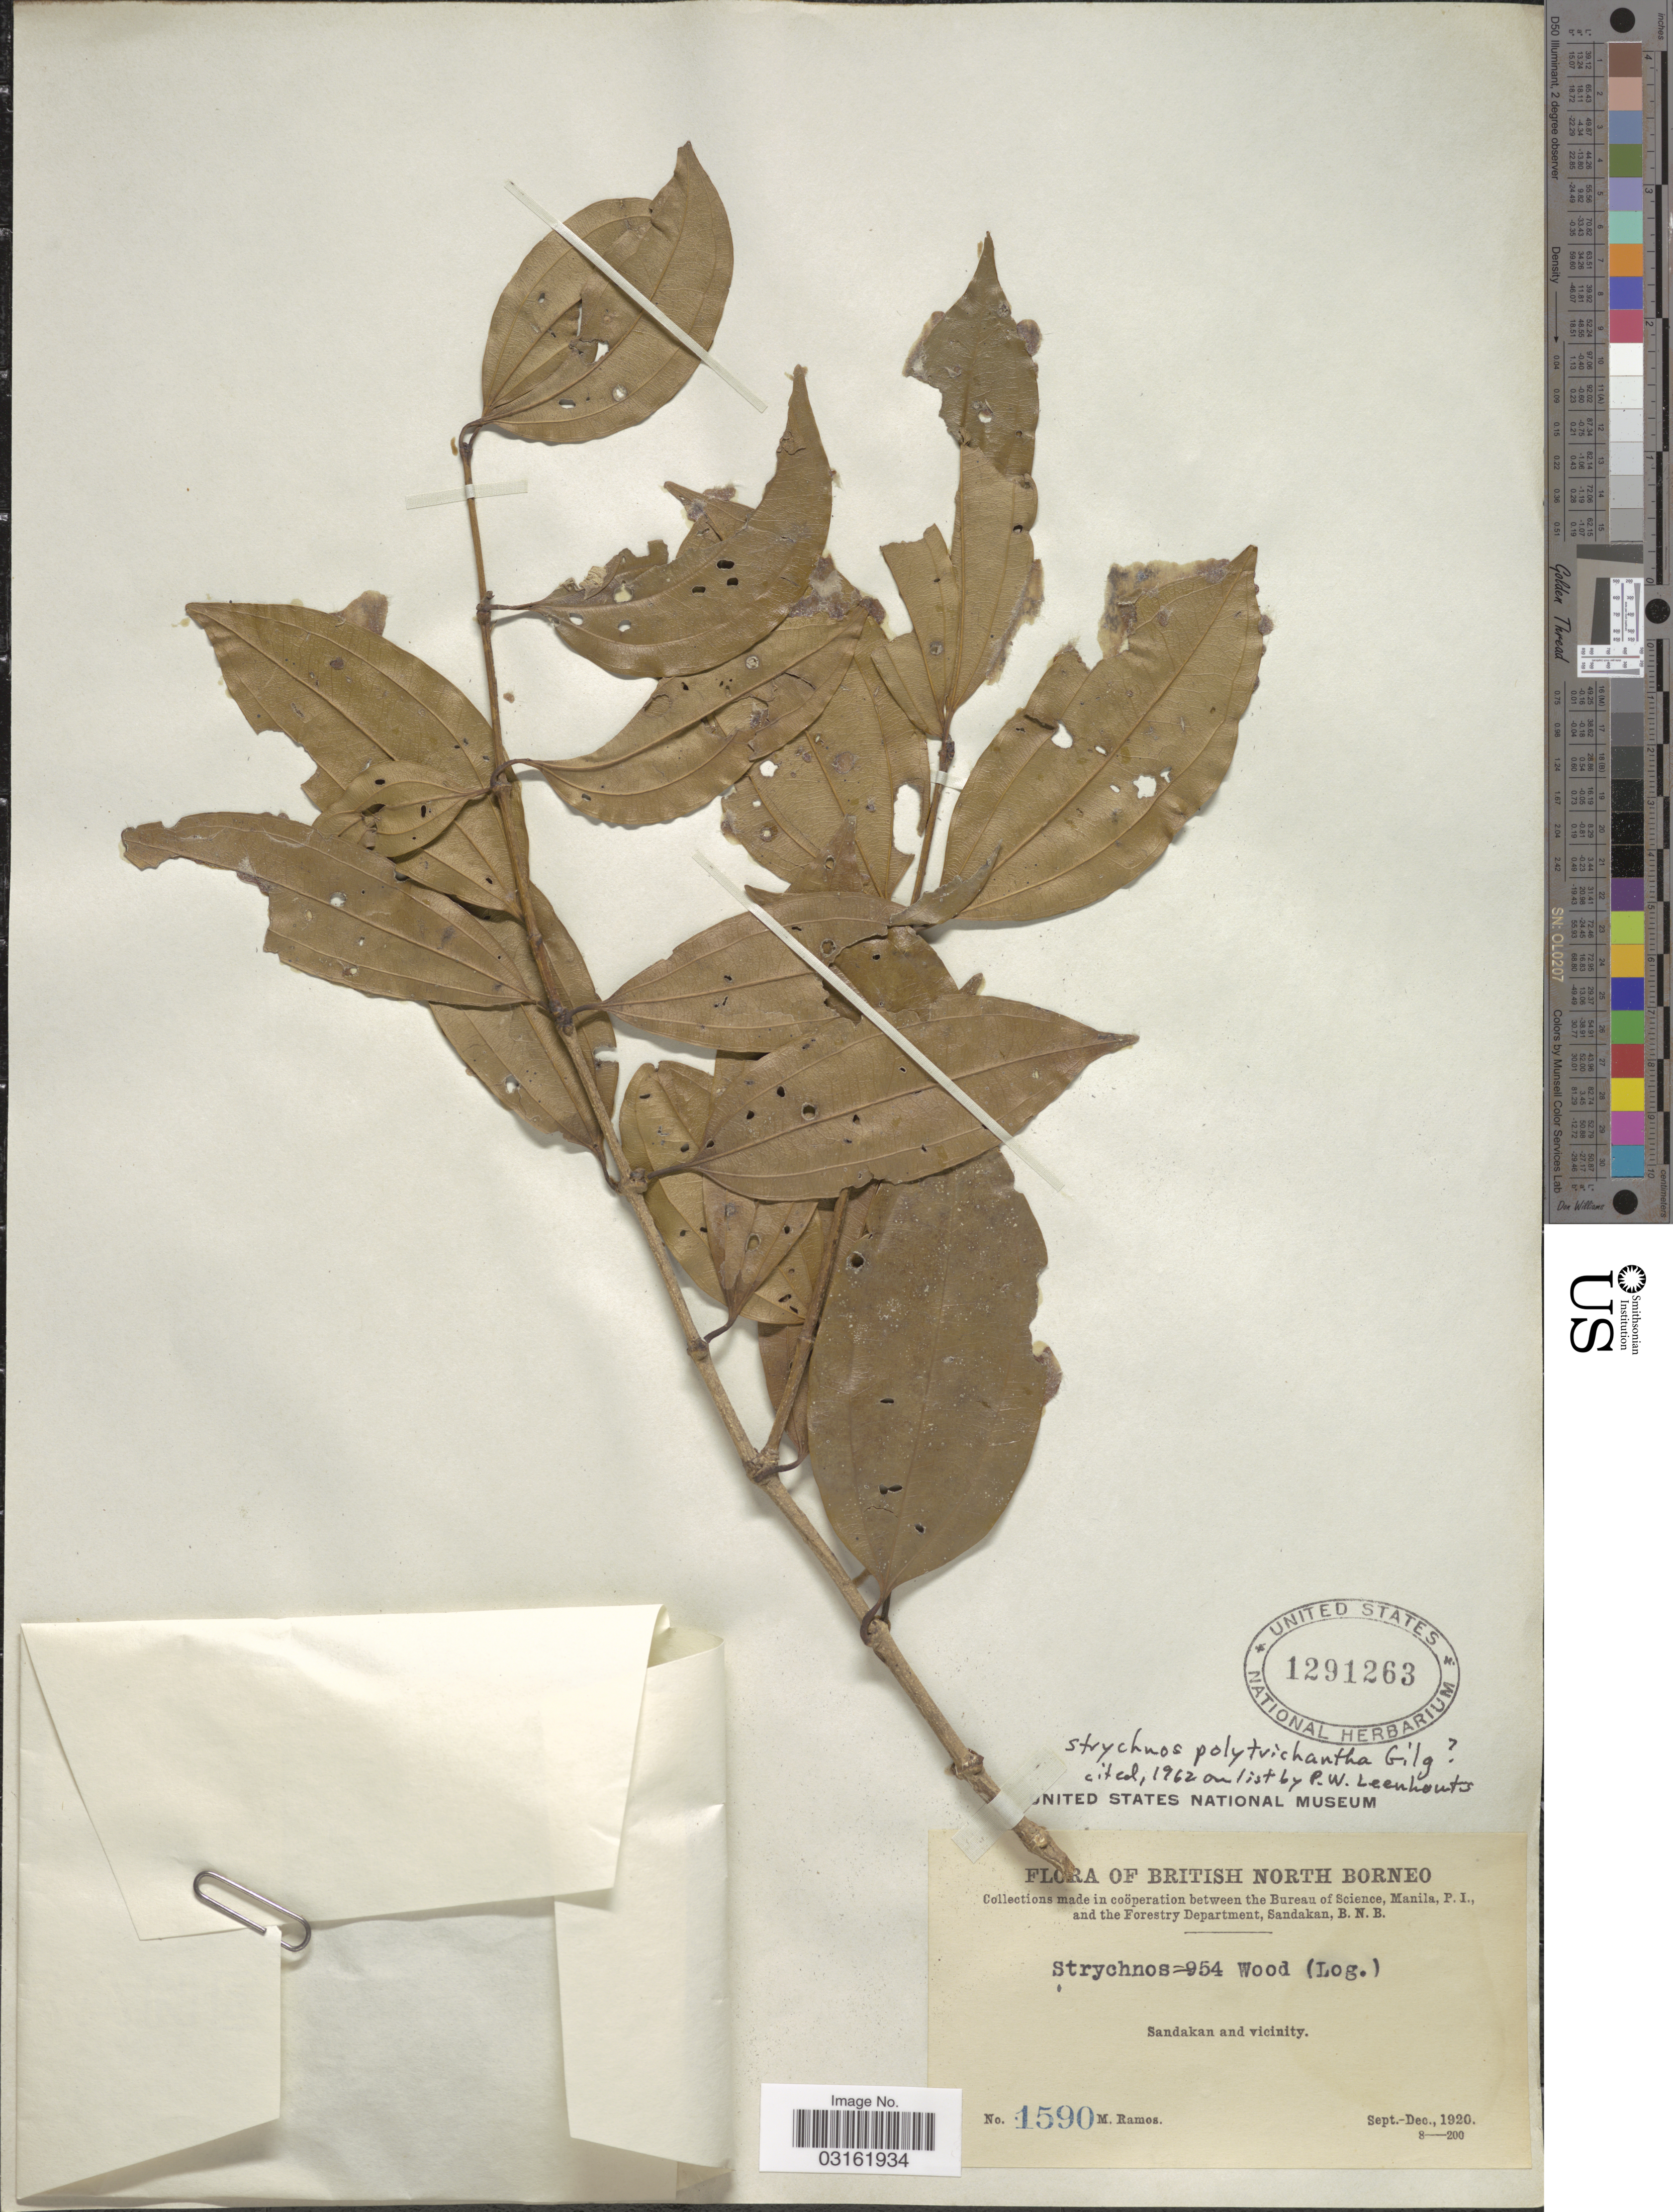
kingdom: Plantae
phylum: Tracheophyta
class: Magnoliopsida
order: Gentianales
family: Loganiaceae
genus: Strychnos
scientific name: Strychnos polytrichantha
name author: Gilg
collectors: M. Ramos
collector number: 1590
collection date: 1920-09/1920-12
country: Malaysia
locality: British North Borneo. Sandakan and vicinity.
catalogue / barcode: US 1291263